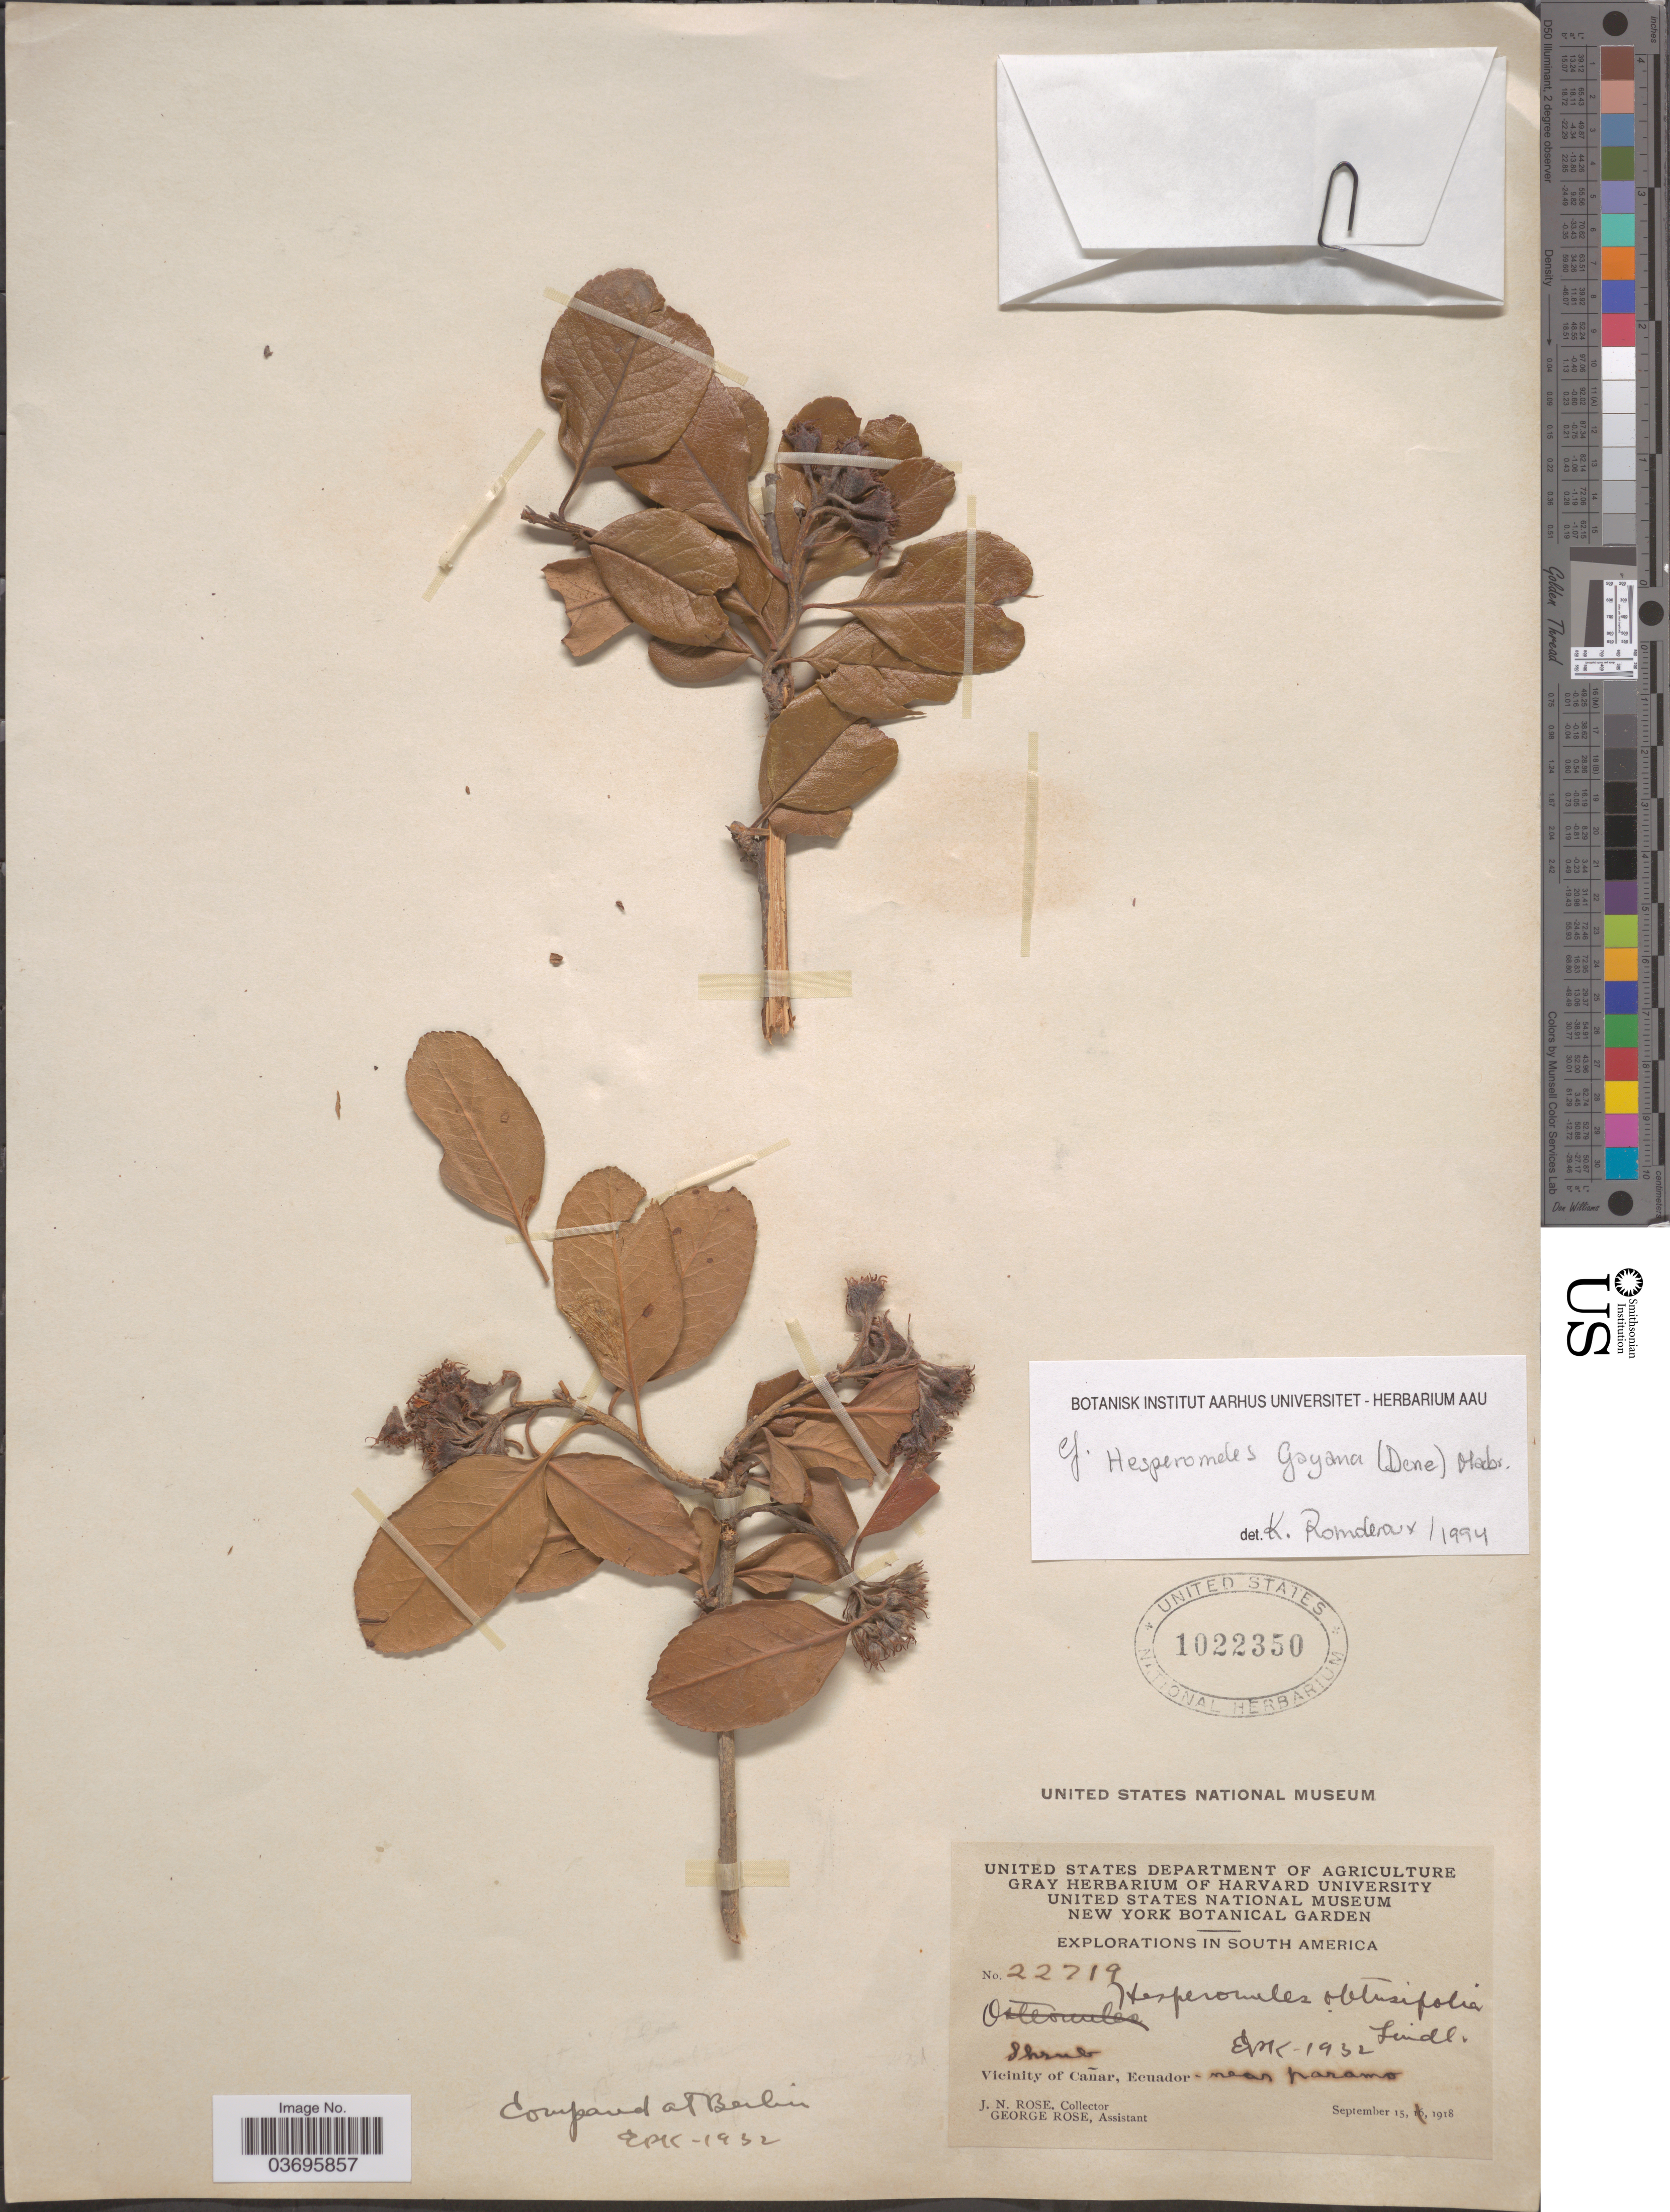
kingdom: Plantae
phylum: Tracheophyta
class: Magnoliopsida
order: Rosales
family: Rosaceae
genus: Hesperomeles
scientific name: Hesperomeles gayana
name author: (Decne.) J.F. Macbr.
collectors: J. N. Rose & G. Rose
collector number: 22719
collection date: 1918-09-15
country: Ecuador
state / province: Cañar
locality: Vicinity of Cañar, near paramo.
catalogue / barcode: US 1022350